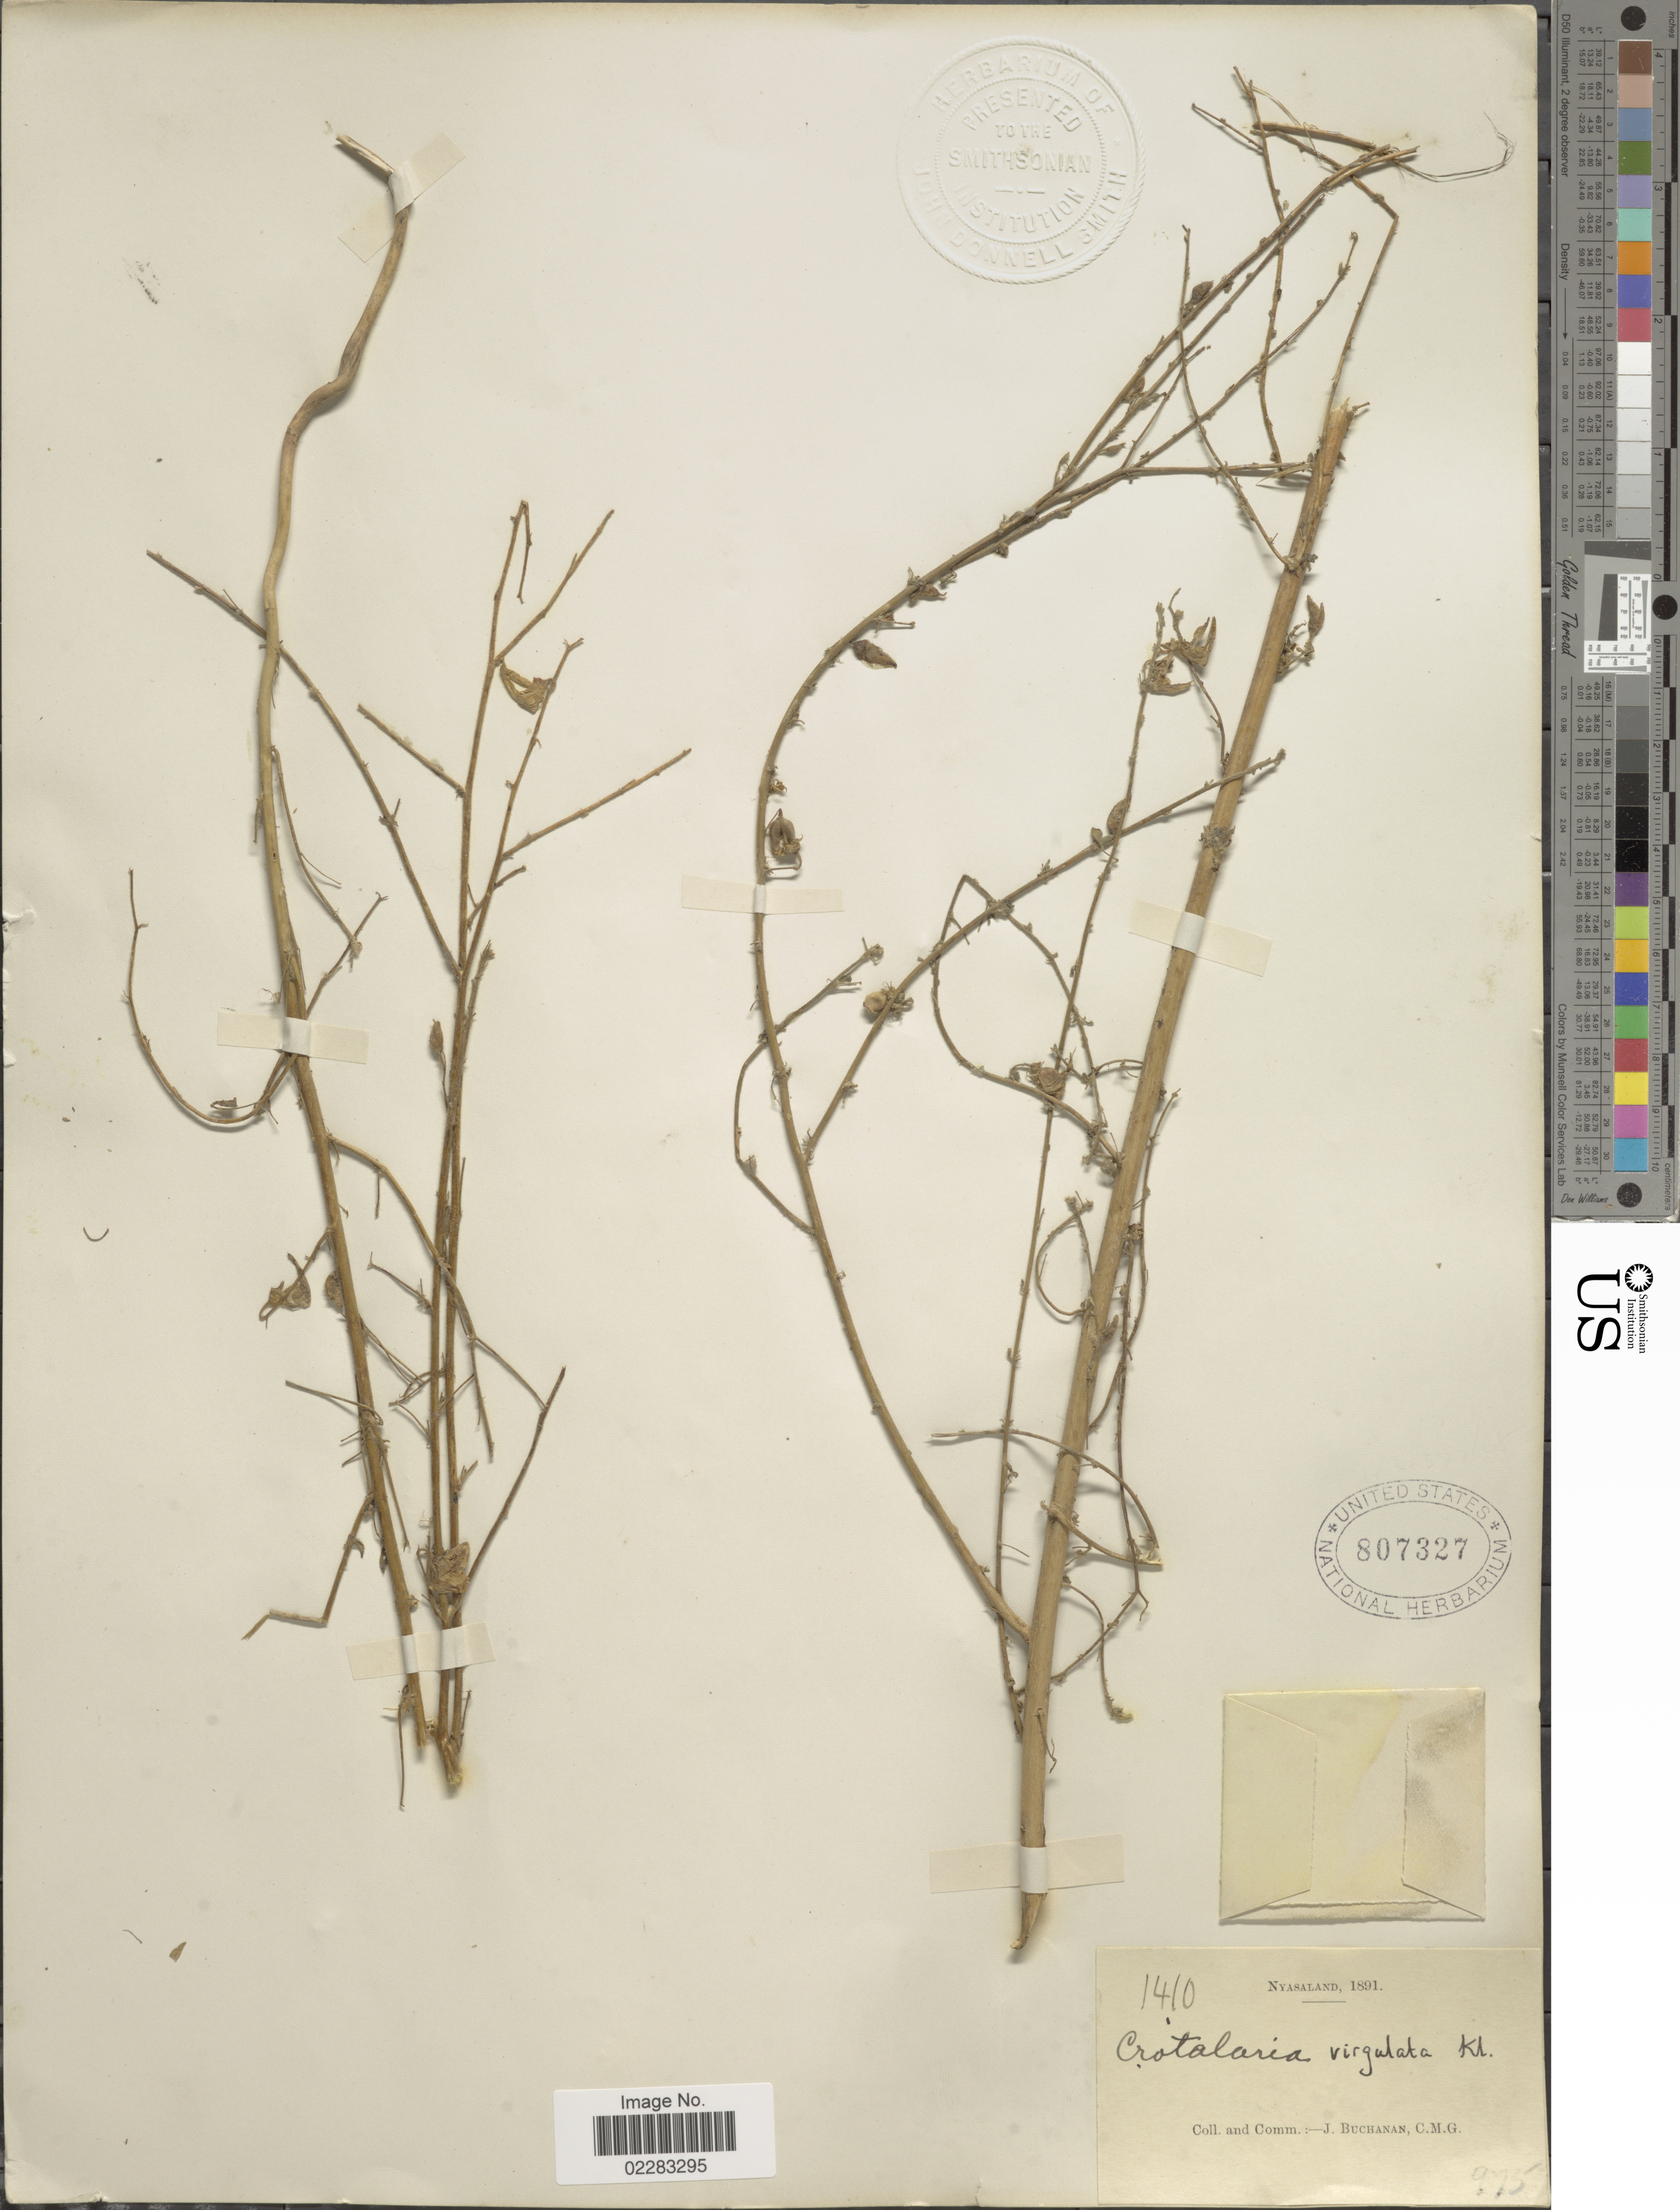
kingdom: Plantae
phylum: Tracheophyta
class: Magnoliopsida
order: Fabales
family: Fabaceae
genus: Crotalaria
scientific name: Crotalaria virgulata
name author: Klotzsch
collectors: J. Buchanan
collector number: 1410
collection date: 1891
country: Malawi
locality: Nyasaland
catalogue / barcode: US 807327